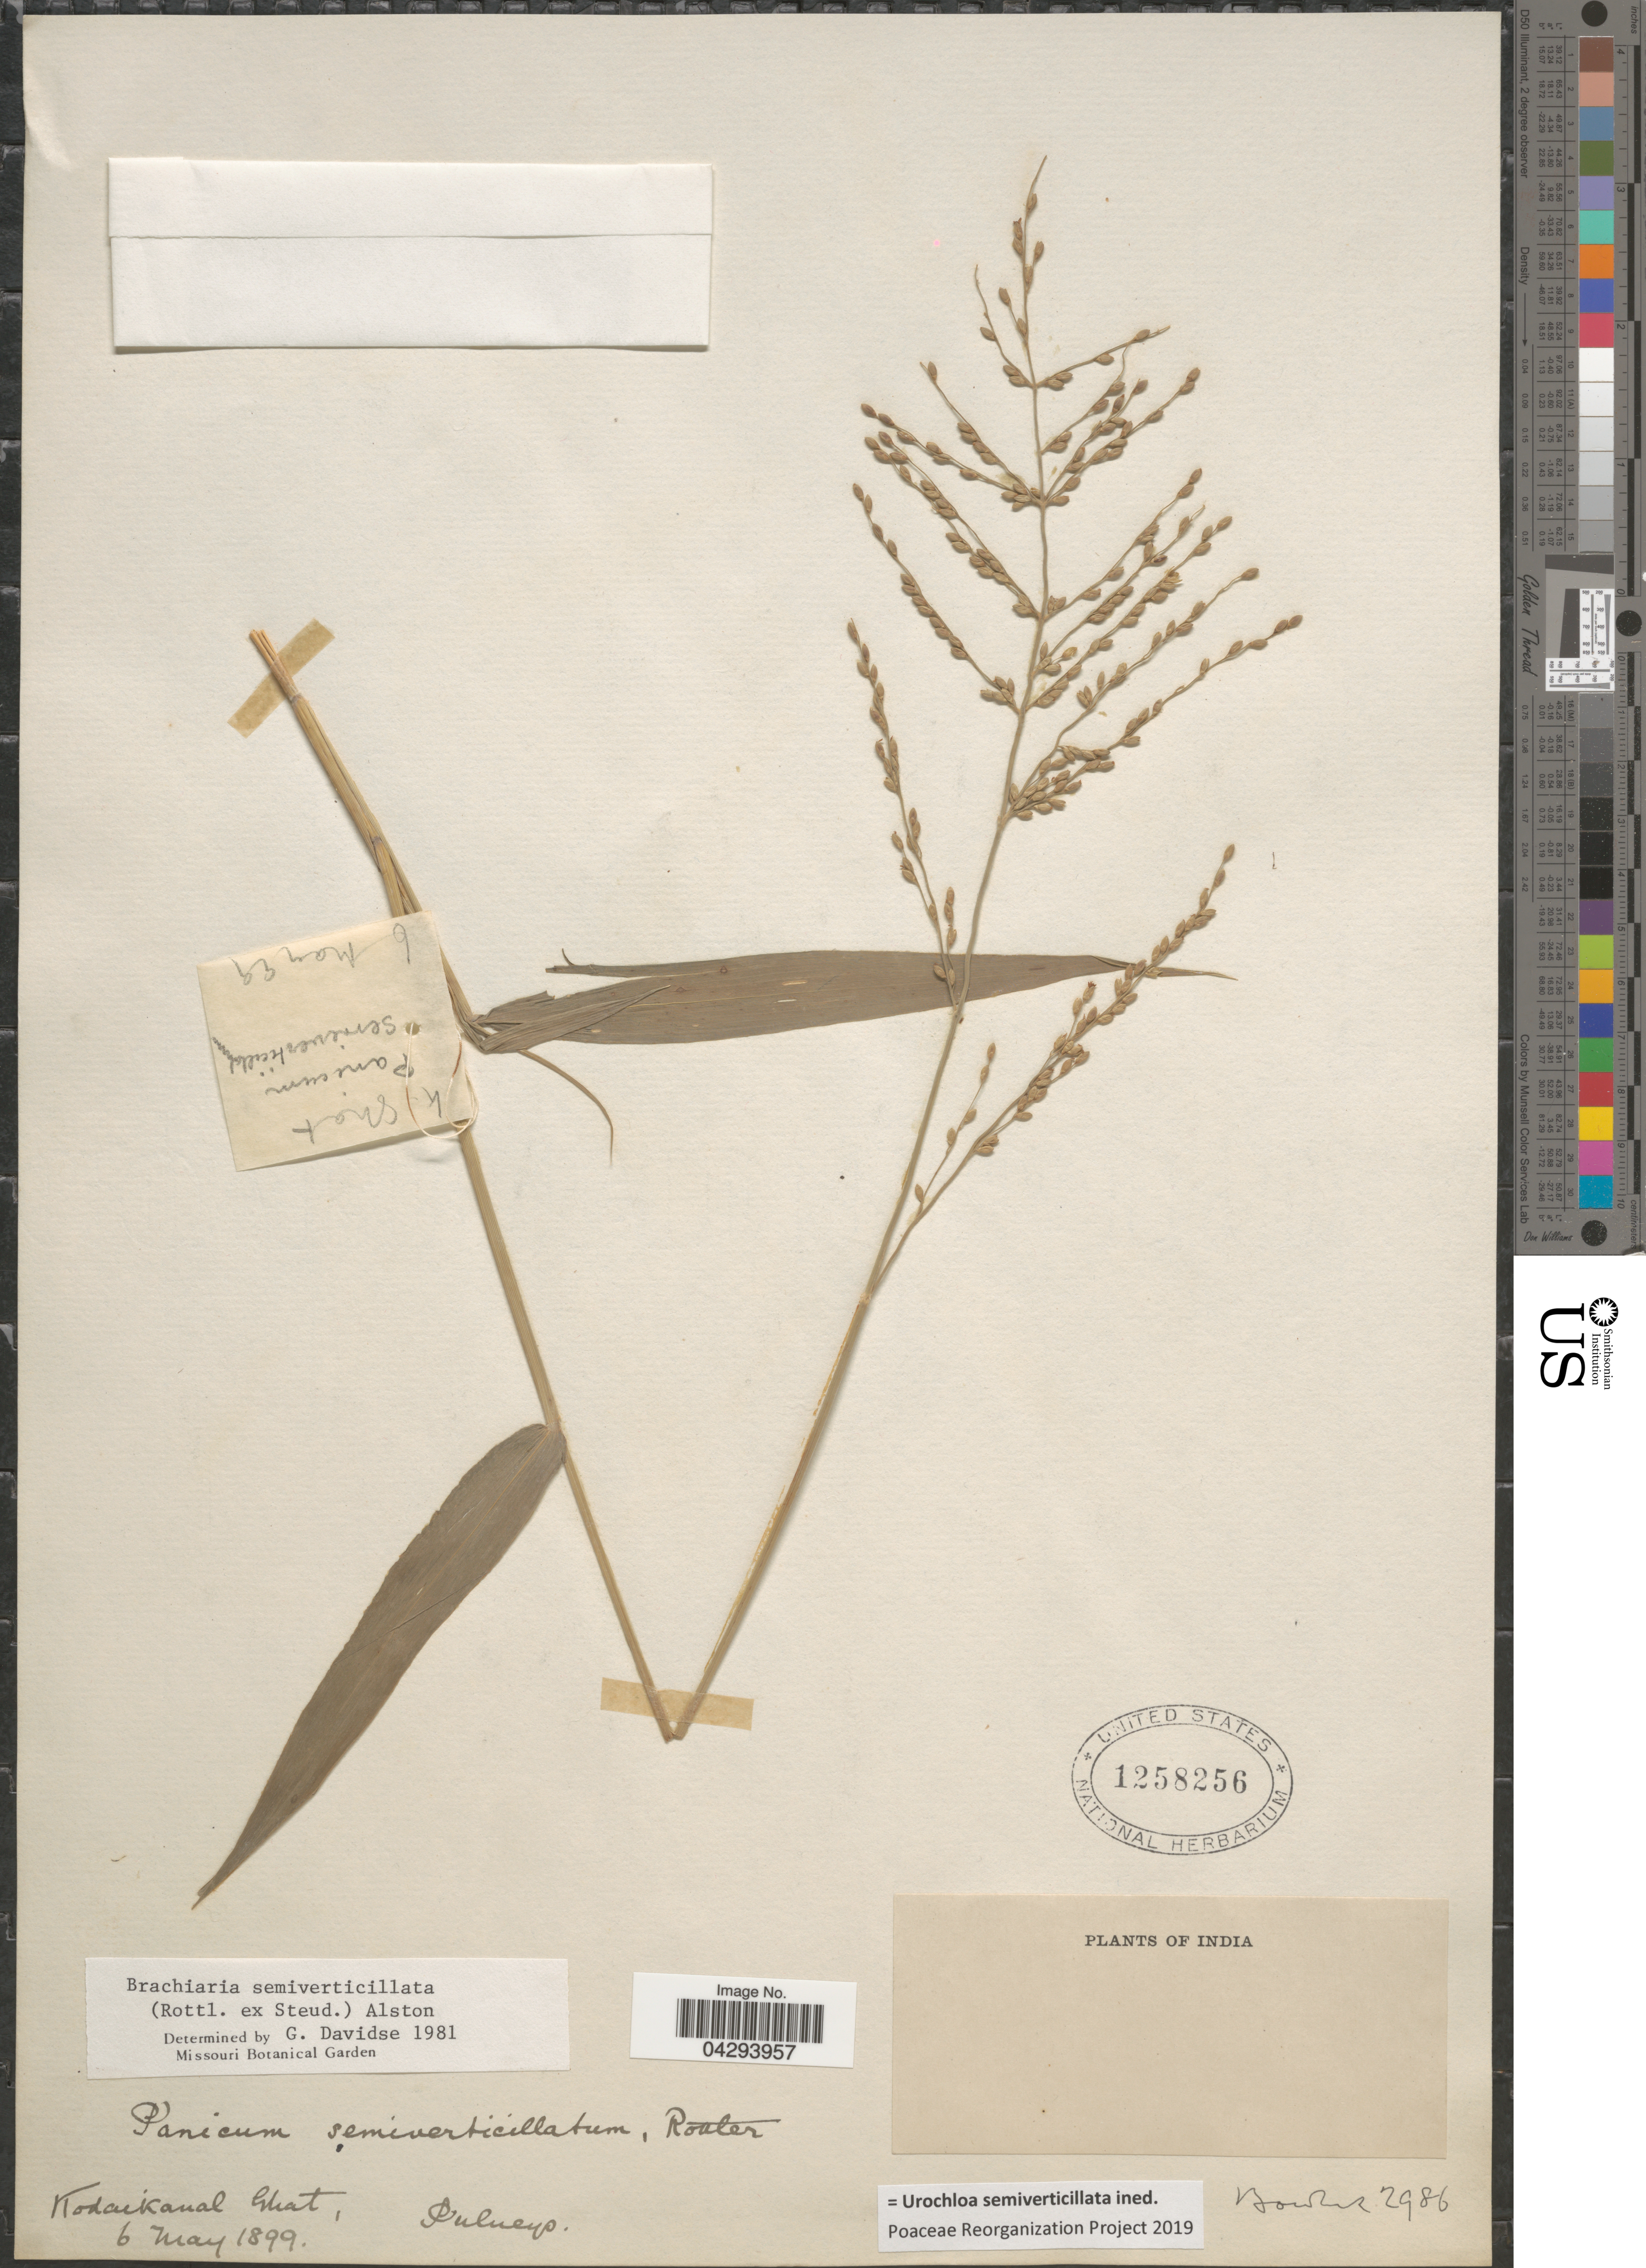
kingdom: Plantae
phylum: Tracheophyta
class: Liliopsida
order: Poales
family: Poaceae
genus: Urochloa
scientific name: Urochloa semiverticillata ined.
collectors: Bowles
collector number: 2986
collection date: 1899-05-06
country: India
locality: Kodaikanal Ghat, Pulneys.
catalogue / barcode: US 1258256